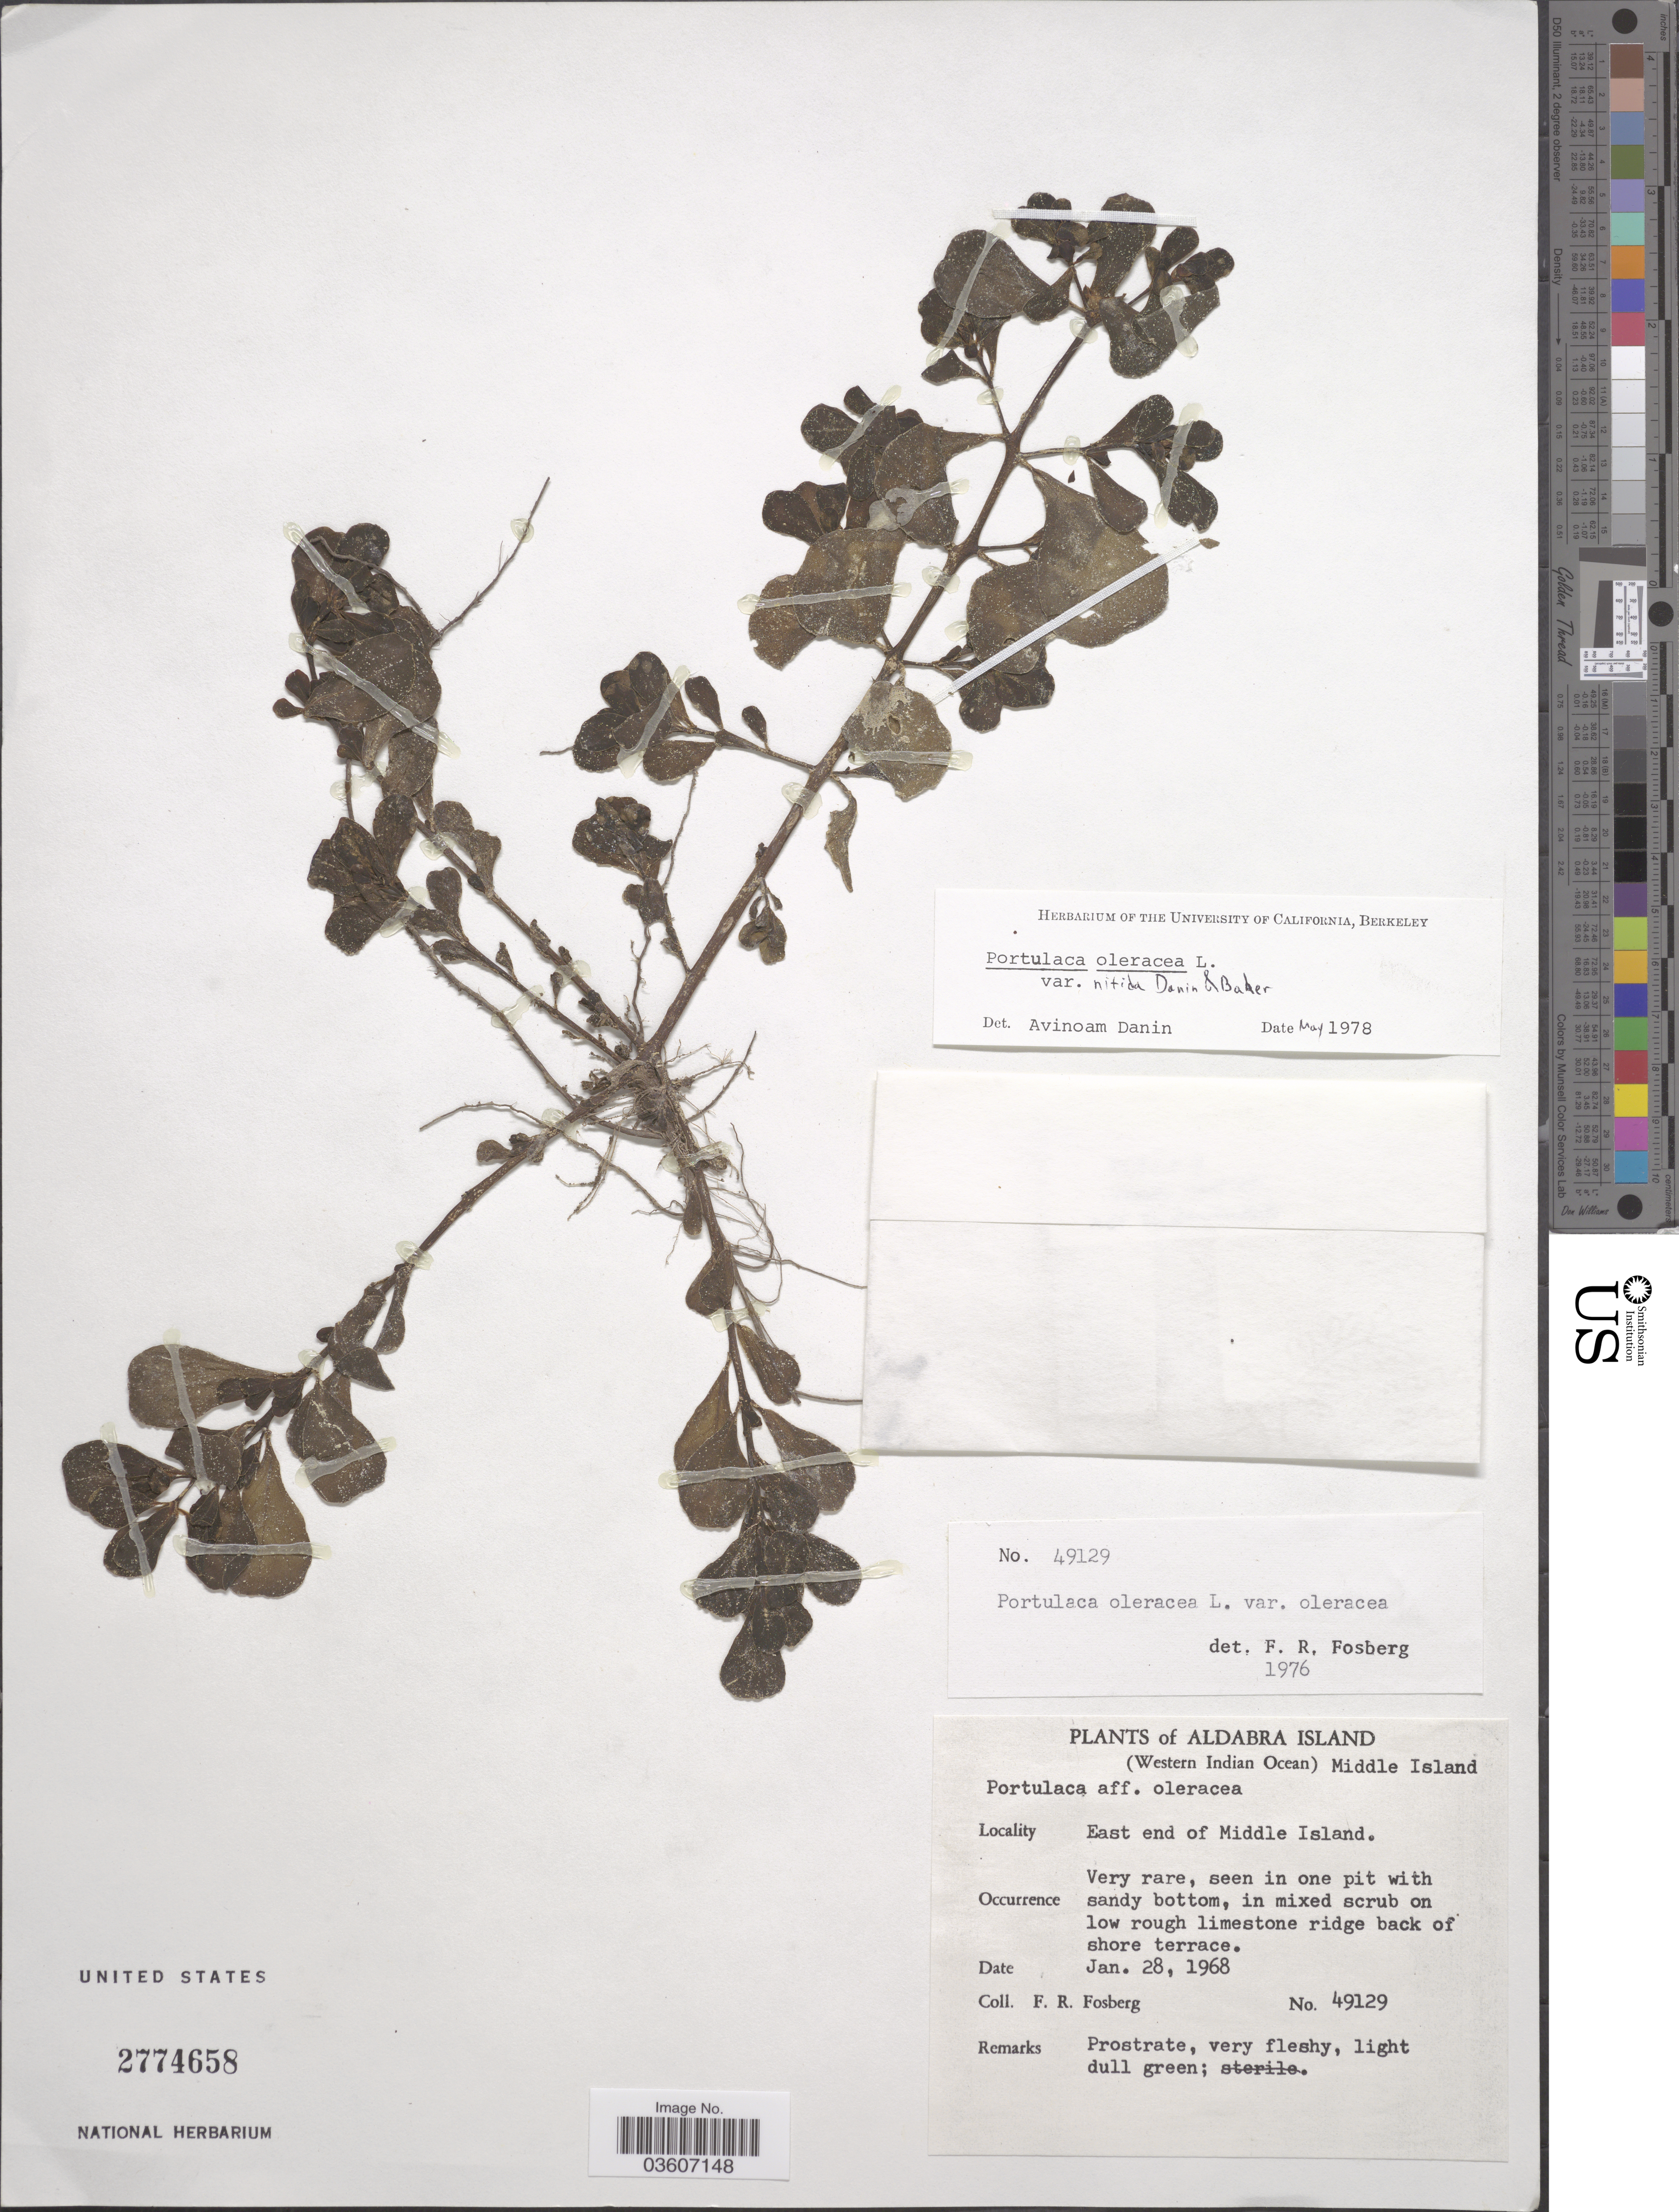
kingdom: Plantae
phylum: Tracheophyta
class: Magnoliopsida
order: Caryophyllales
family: Portulacaceae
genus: Portulaca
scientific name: Portulaca oleracea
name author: L.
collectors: F. R. Fosberg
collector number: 49129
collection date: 1968-01-28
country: Seychelles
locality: Aldabra Island (Western Indian Ocean) Middle Island. East end of Middle Island.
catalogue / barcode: US 2774658